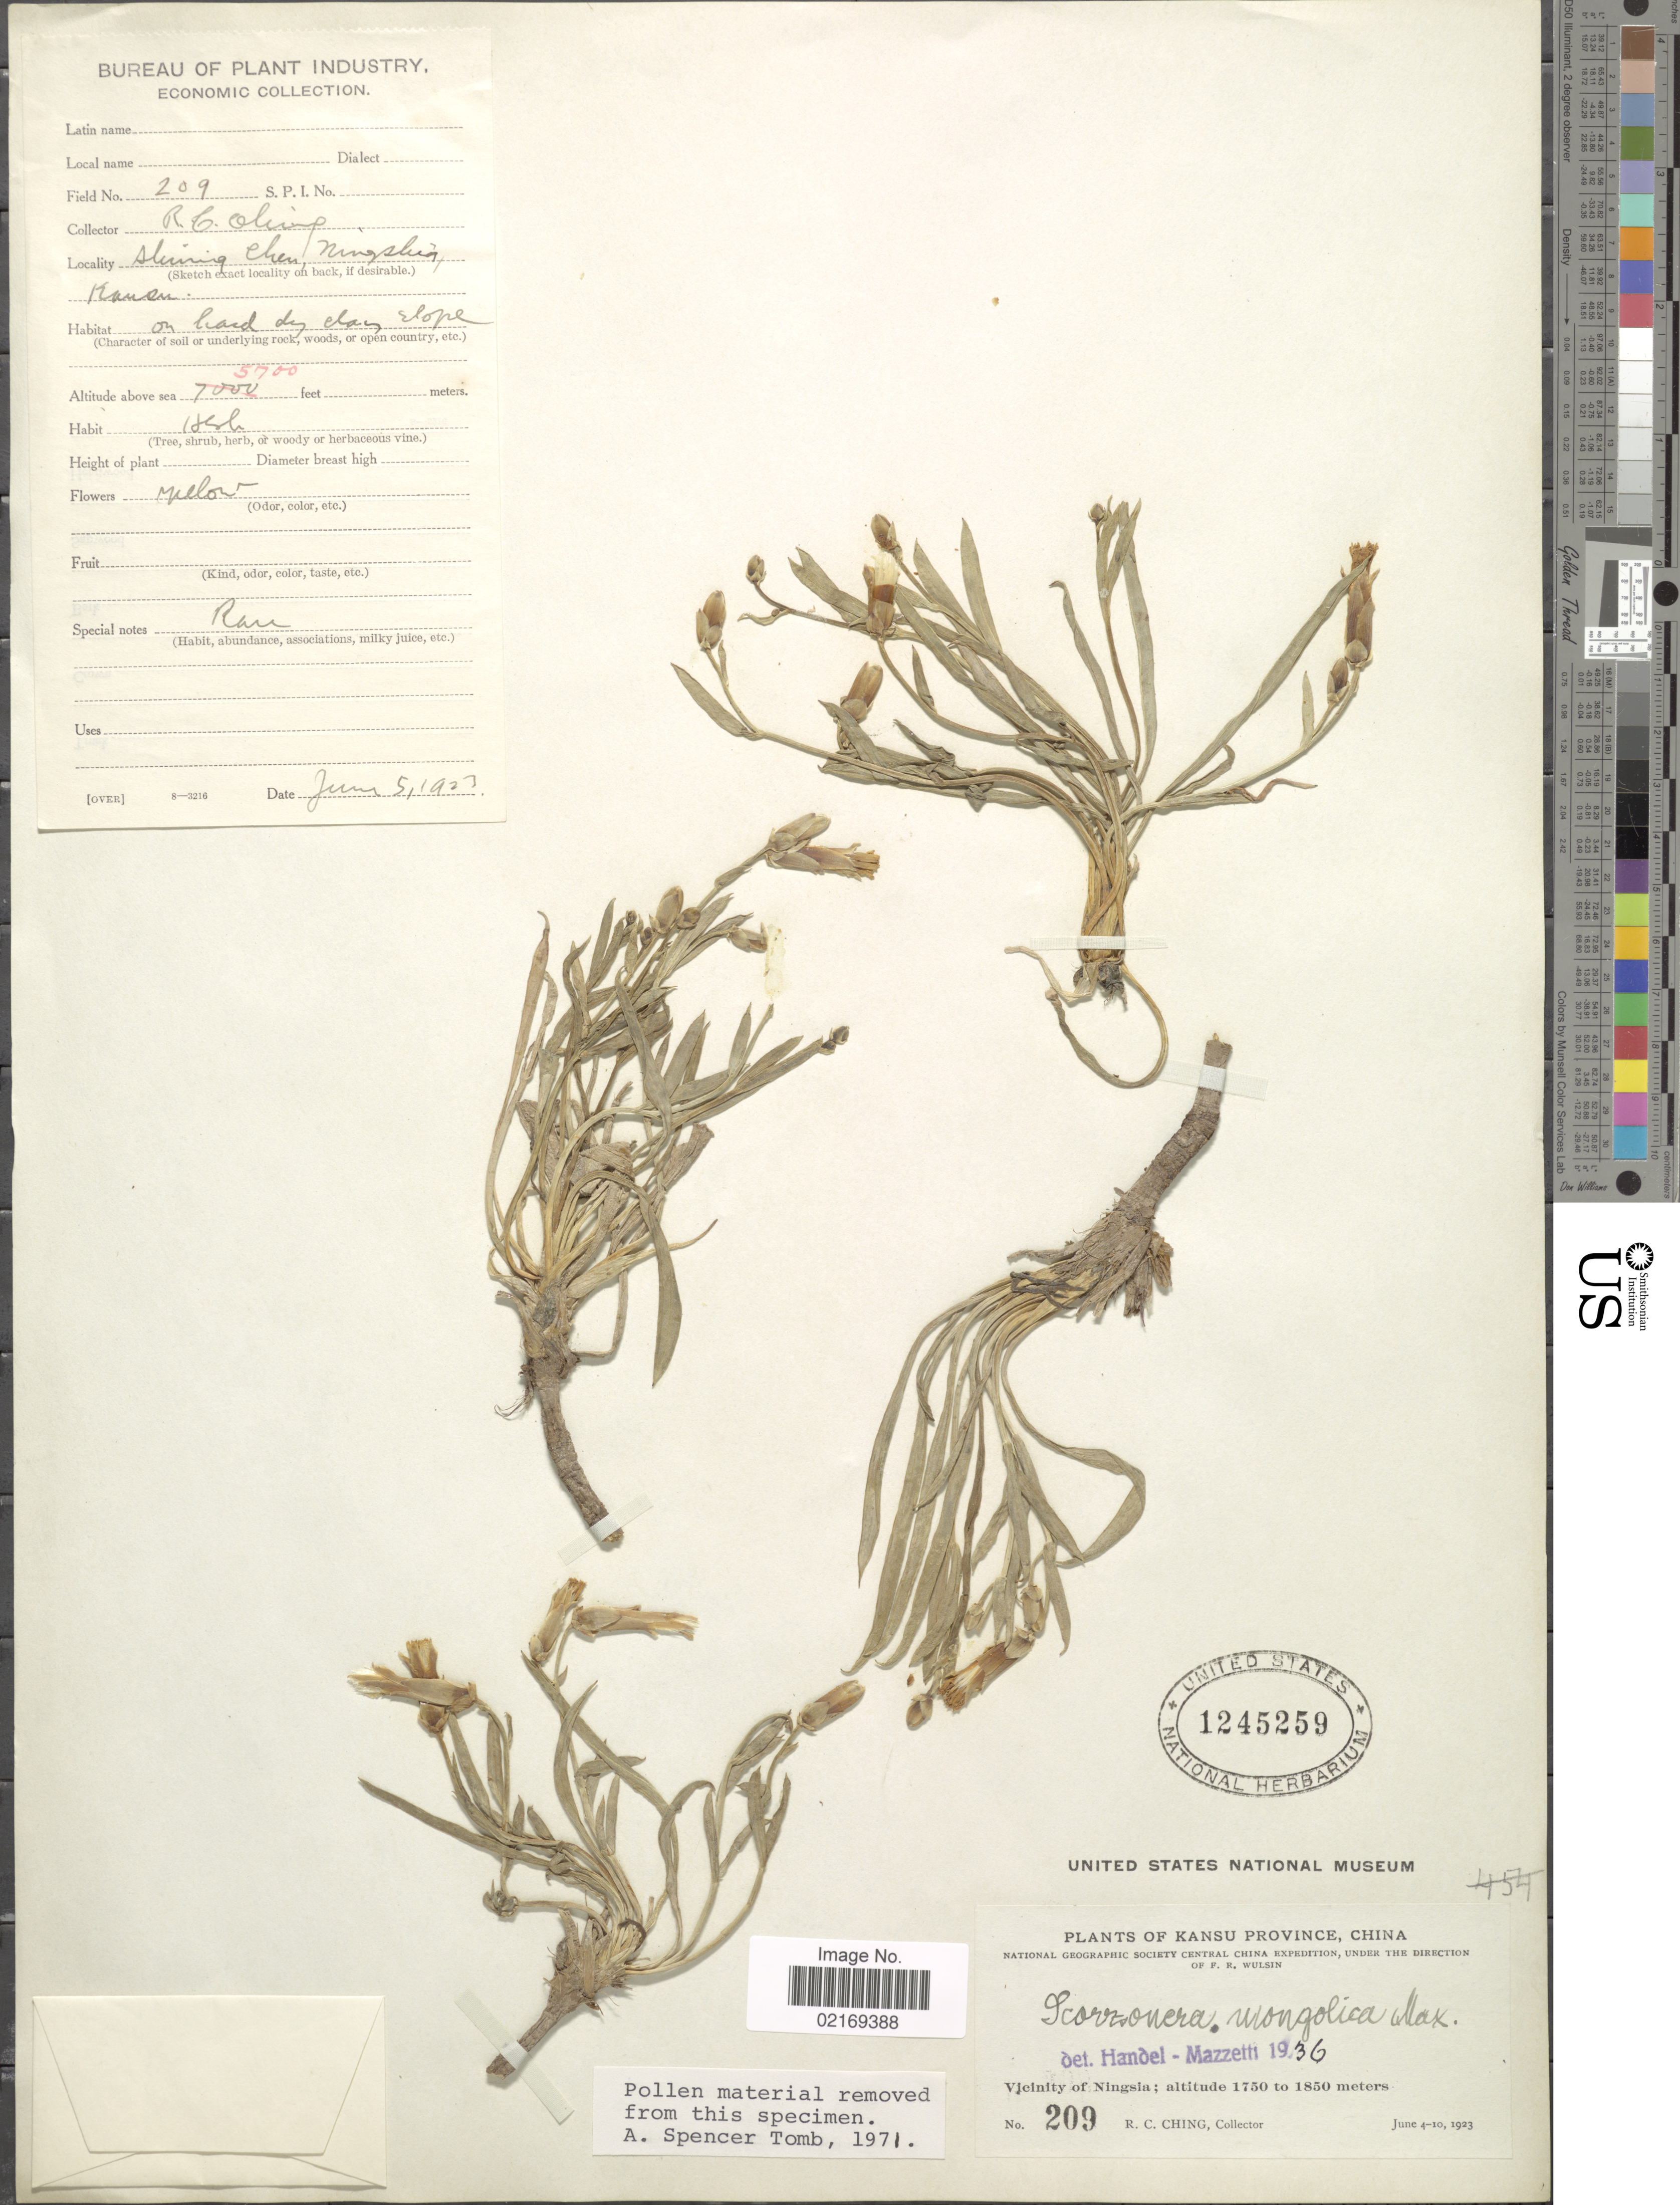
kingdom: Plantae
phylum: Tracheophyta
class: Magnoliopsida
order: Asterales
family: Asteraceae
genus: Scorzonera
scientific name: Scorzonera mongolica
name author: Maxim.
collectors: R. C. Ching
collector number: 209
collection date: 1923-06-04/1923-06-10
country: China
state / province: Gansu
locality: Kansu, Vjcinity of Ningsia.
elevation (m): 1750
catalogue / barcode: US 1245259